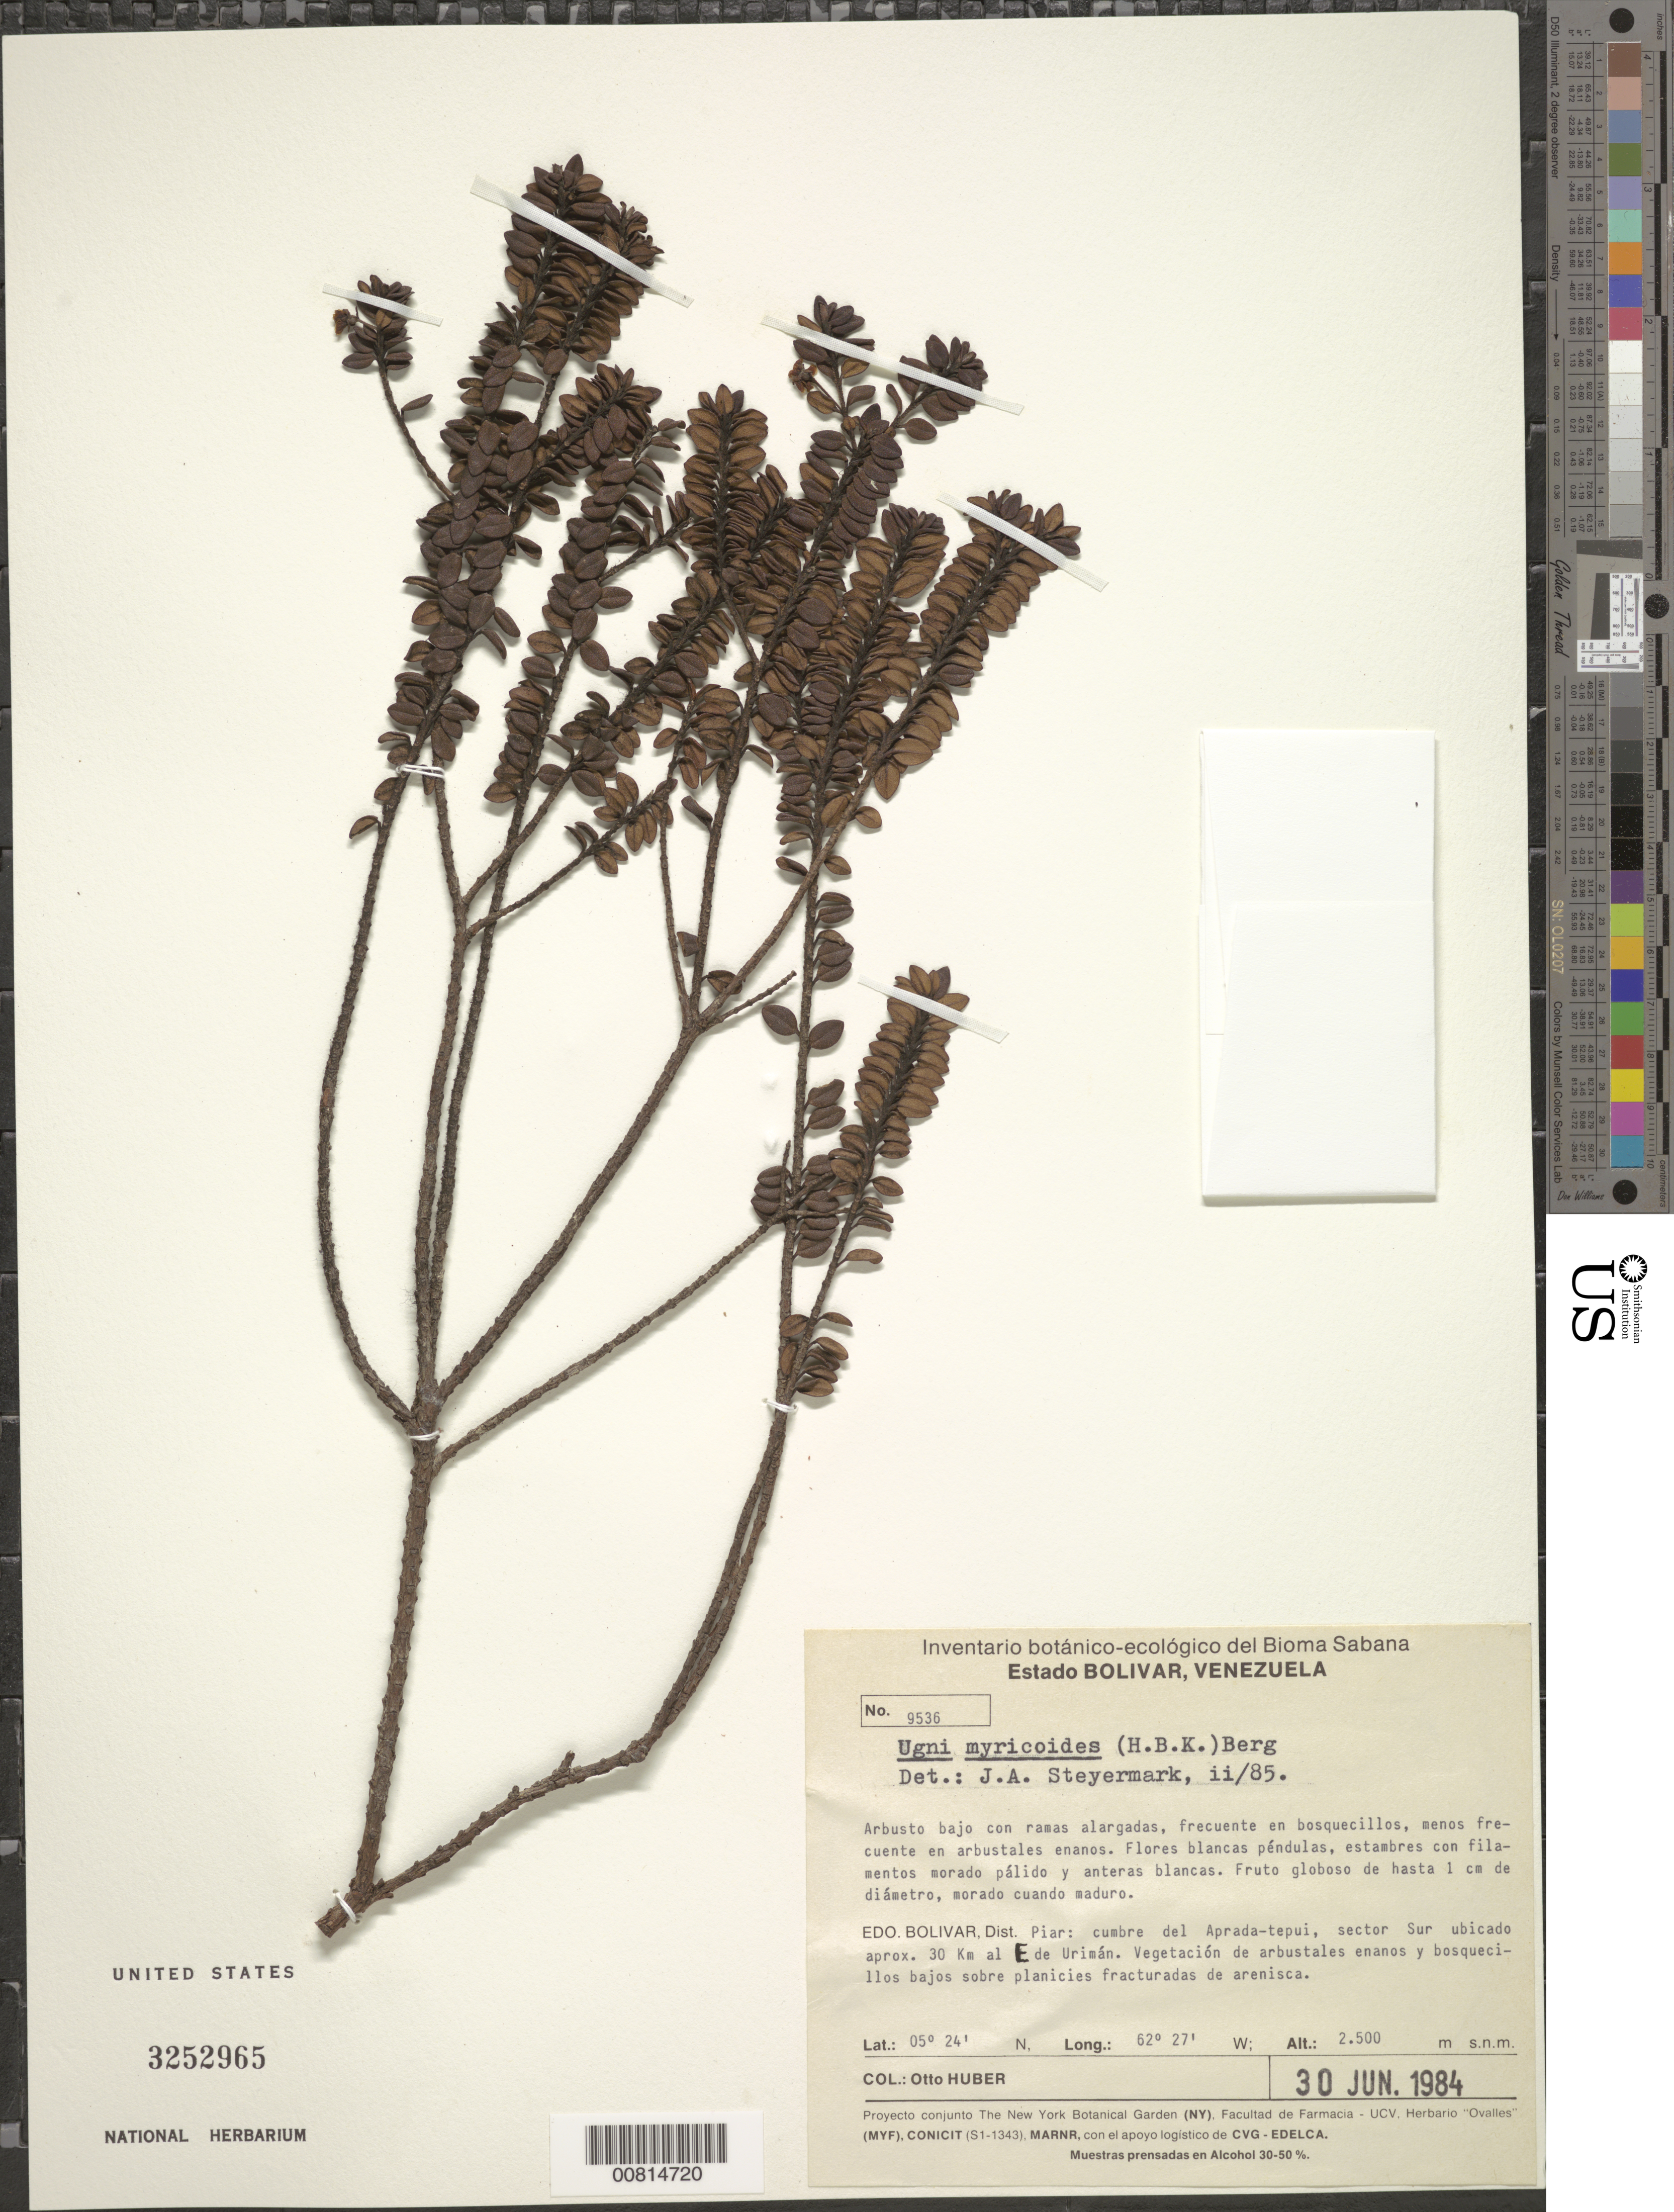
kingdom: Plantae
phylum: Tracheophyta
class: Magnoliopsida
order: Myrtales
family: Myrtaceae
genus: Ugni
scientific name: Ugni myricoides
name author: (Kunth) O. Berg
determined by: Steyermark, Julian A., (VEN)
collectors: O. Huber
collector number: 9536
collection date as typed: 30-Jun-84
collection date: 1984-06-30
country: Venezuela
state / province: Bolívar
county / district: Piar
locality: Aprada-tepuí, 30 km E de Urimán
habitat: Vegetation de arbustales enanos y bosquecillos bajos sobre planicies fracturdas de arenisca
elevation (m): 2500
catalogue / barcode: US 3252965